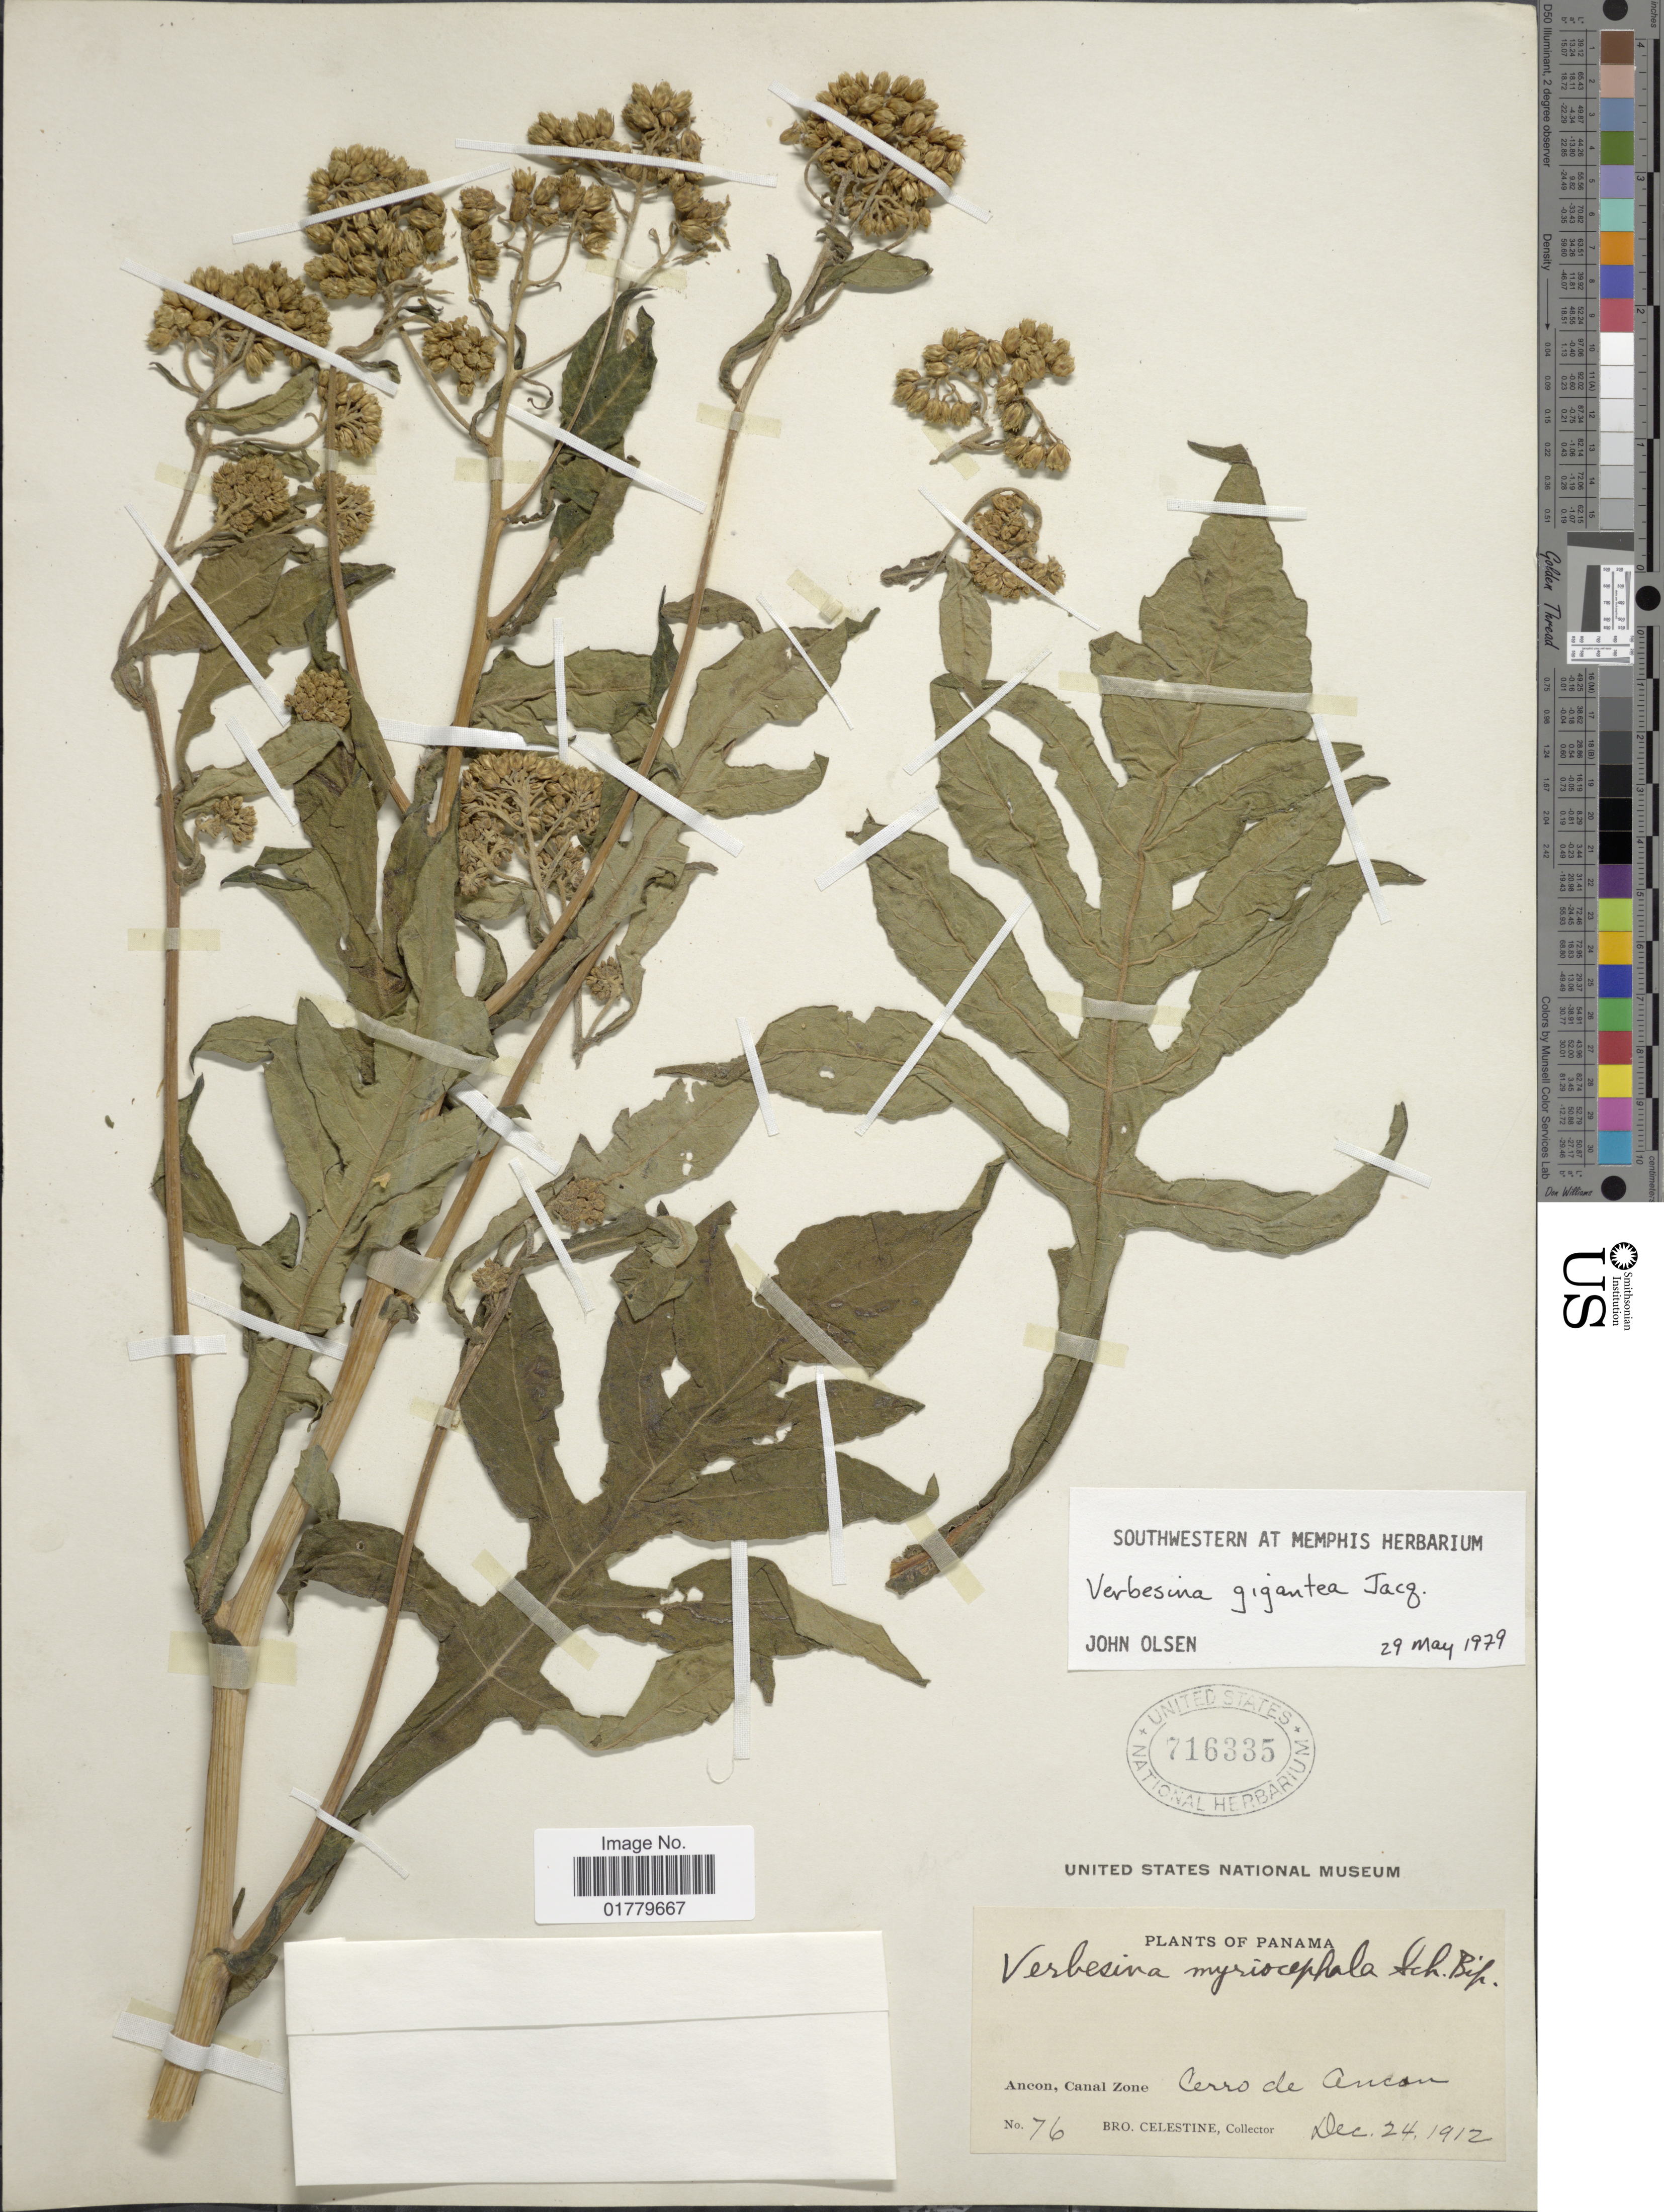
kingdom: Plantae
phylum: Tracheophyta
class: Magnoliopsida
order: Asterales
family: Asteraceae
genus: Verbesina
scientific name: Verbesina gigantea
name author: Jacq.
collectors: B. Celestine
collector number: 76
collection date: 1912-12-24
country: Panama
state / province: Colón / Panamá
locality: Ancon, Canal Zone. Cerro de Ancon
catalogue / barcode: US 716335